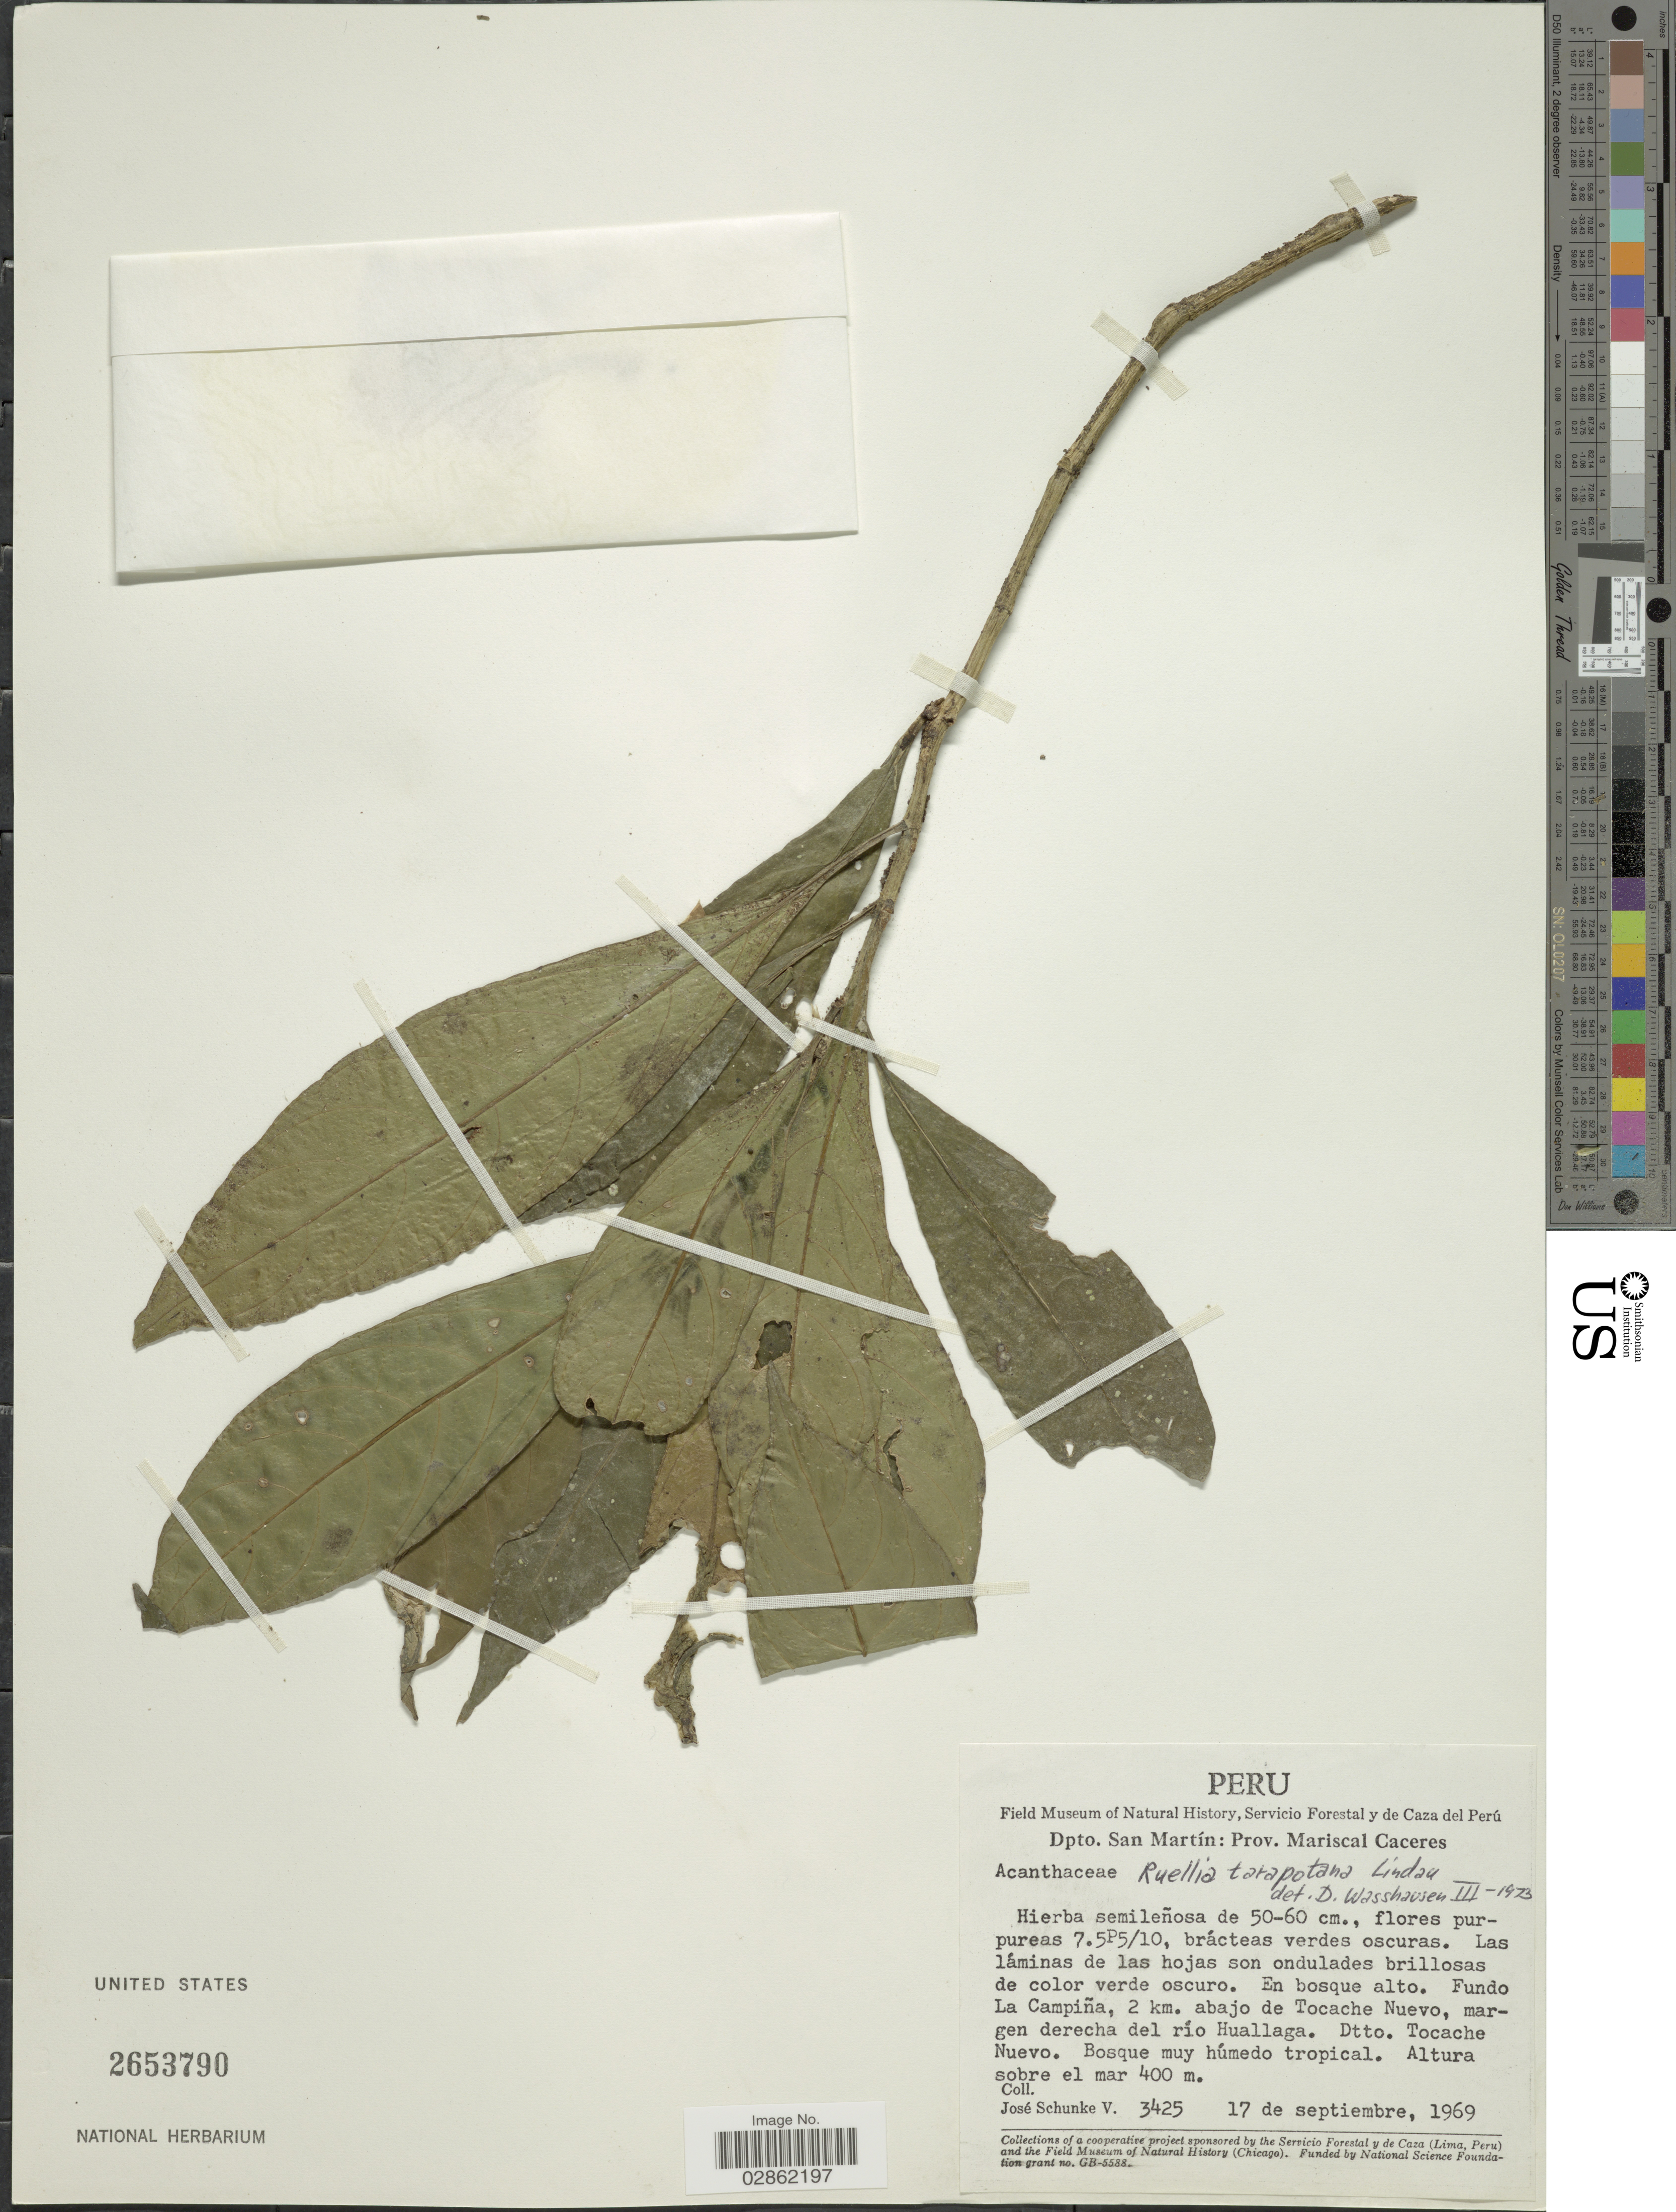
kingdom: Plantae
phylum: Tracheophyta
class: Magnoliopsida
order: Lamiales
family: Acanthaceae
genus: Ruellia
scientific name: Ruellia tarapotana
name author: Lindau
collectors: J. Schunke Vigo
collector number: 3425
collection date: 1969-09-17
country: Peru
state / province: San Martín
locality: Dpto. San Martín, Prov. Mariscal Caceres, Fundo La Campiña, 2 km. abajo de Tocache Nuevo, margen derecha del río Huallaga, Dtto. Tocache Nuevo, Bosque muy húmedo tropical.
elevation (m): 400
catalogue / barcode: US 2653790